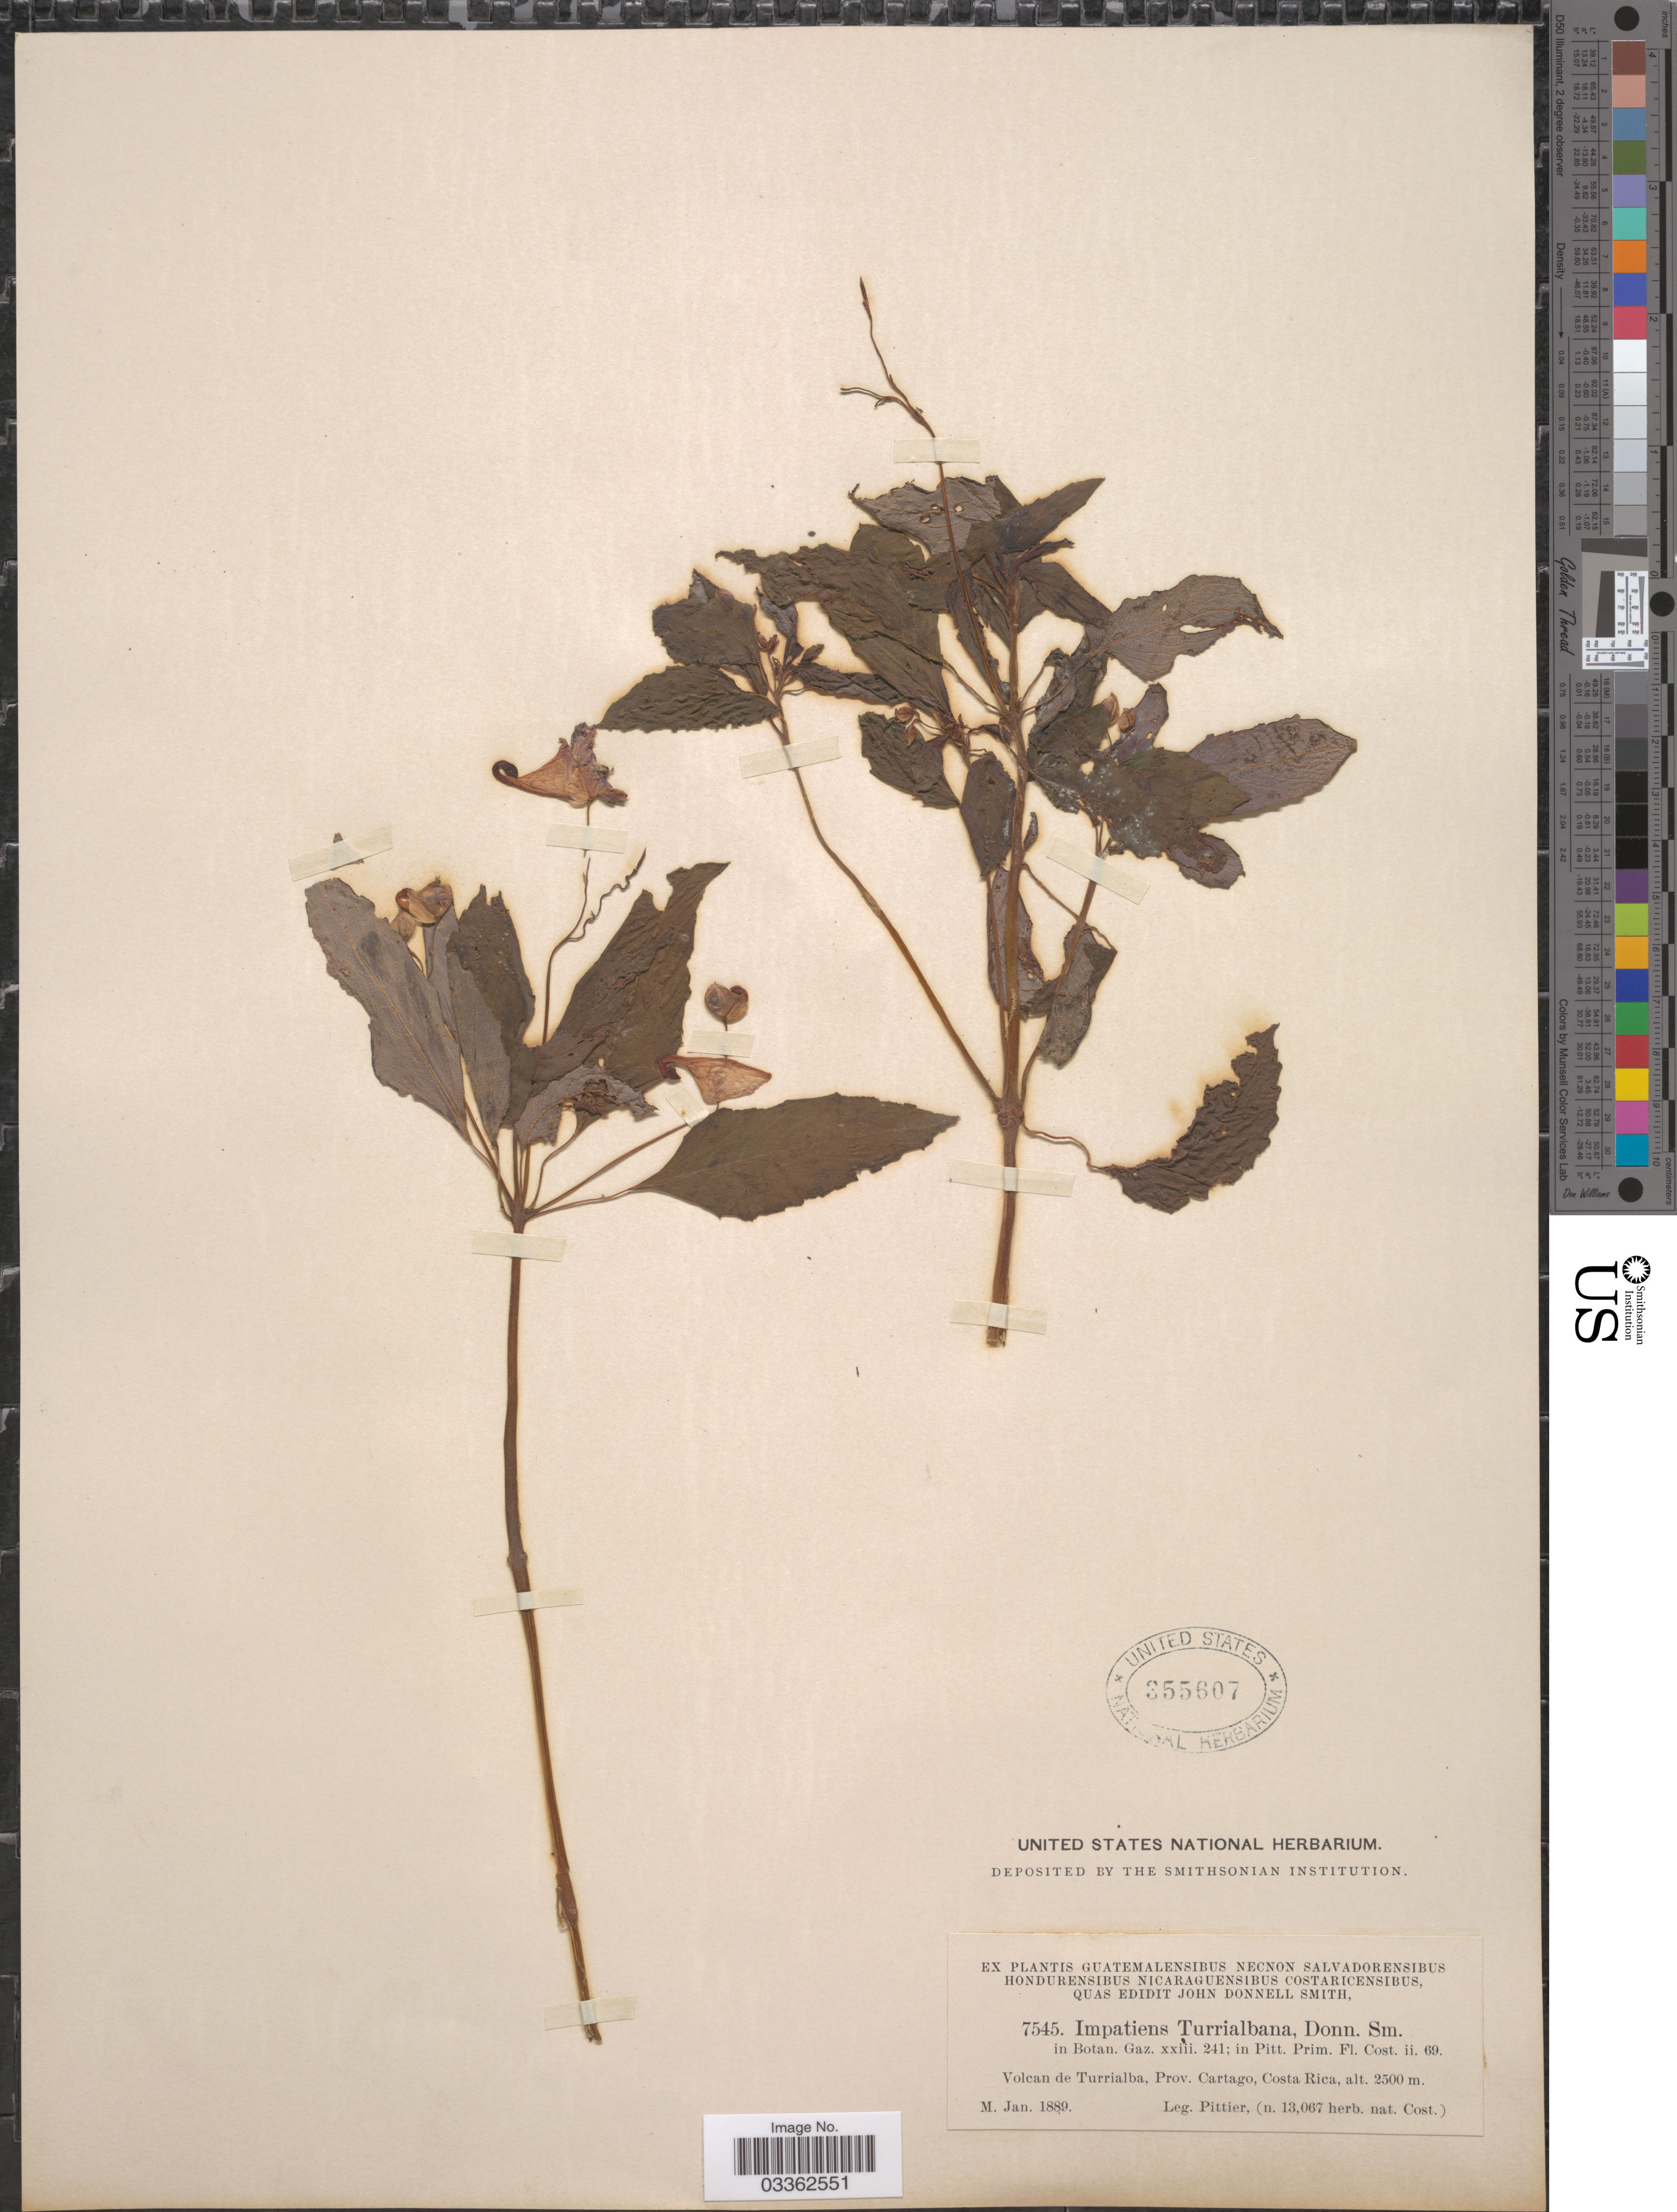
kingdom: Plantae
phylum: Tracheophyta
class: Magnoliopsida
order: Ericales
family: Balsaminaceae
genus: Impatiens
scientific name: Impatiens turrialbana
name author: Donn. Sm.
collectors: Pittier, --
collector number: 7545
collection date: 1889-01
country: Costa Rica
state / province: Cartago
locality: Volcan de Turrialba.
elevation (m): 2500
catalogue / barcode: US 355607